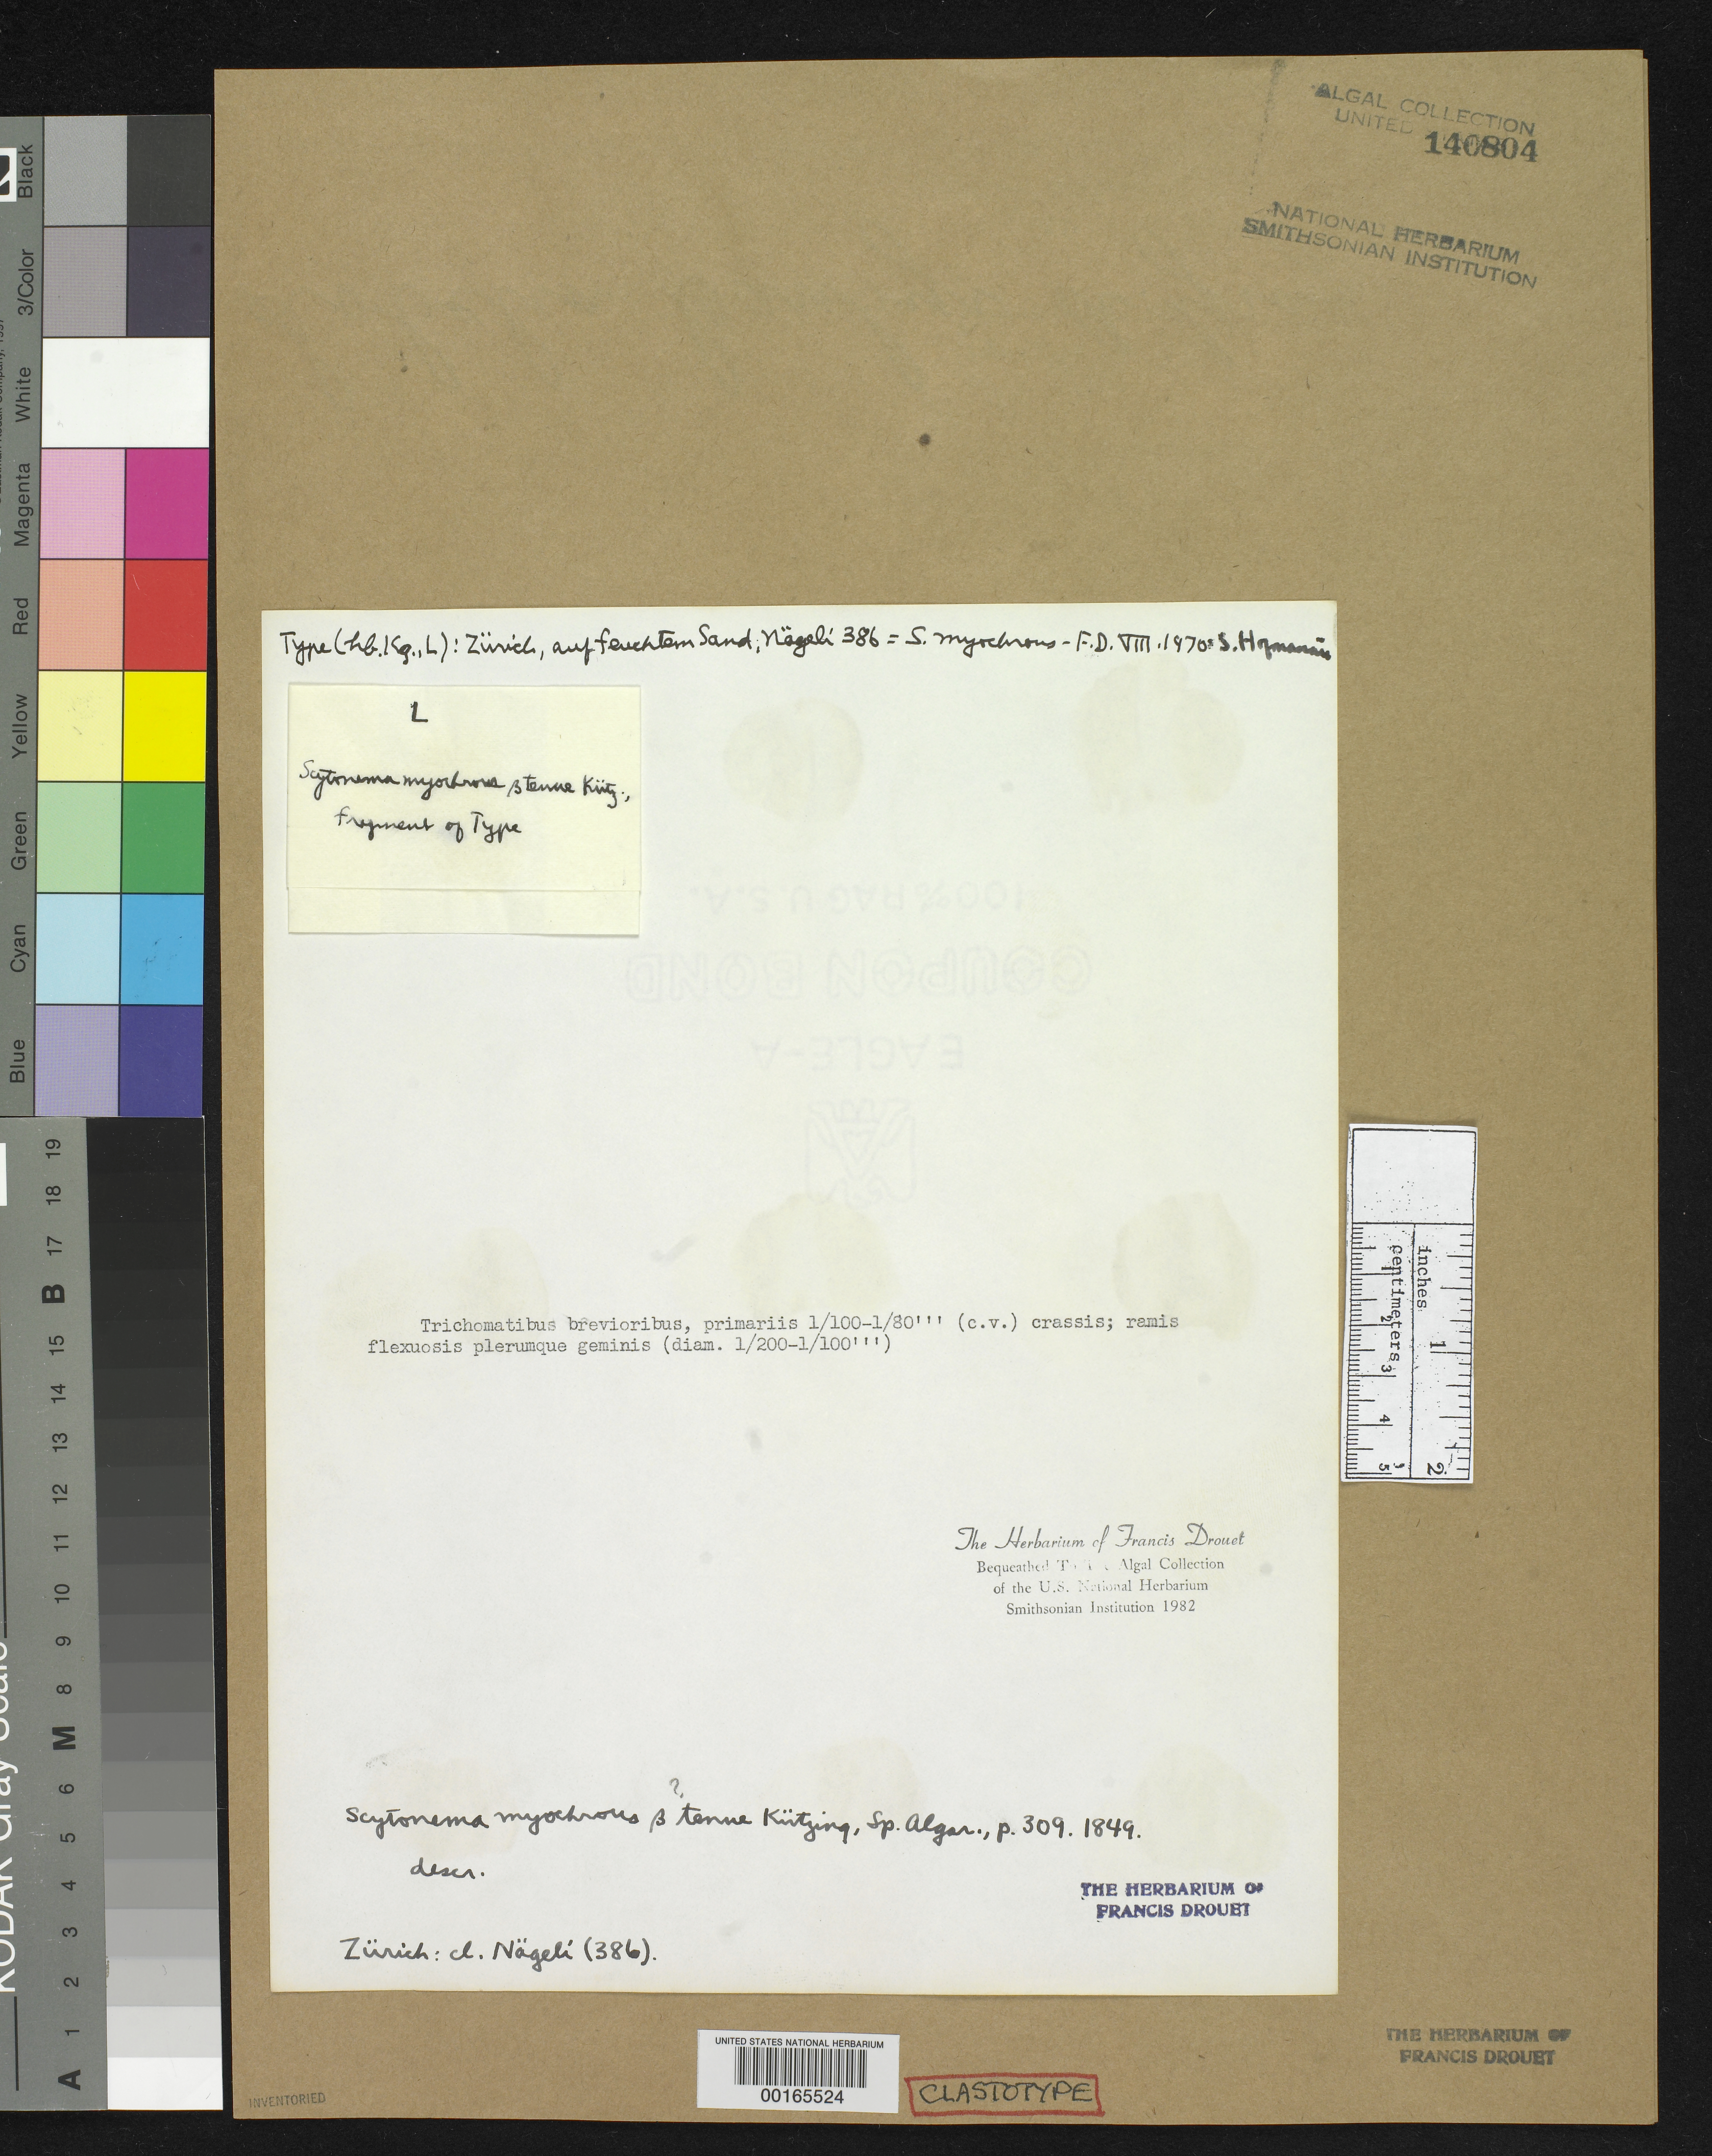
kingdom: Bacteria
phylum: Cyanobacteria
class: Cyanobacteriia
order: Cyanobacteriales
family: Scytonemataceae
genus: Scytonema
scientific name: Scytonema myochrous var. tenue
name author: Kütz.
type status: Clastotype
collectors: C. Nägeli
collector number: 386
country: Switzerland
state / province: Zürich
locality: Zurich.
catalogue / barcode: US 140804